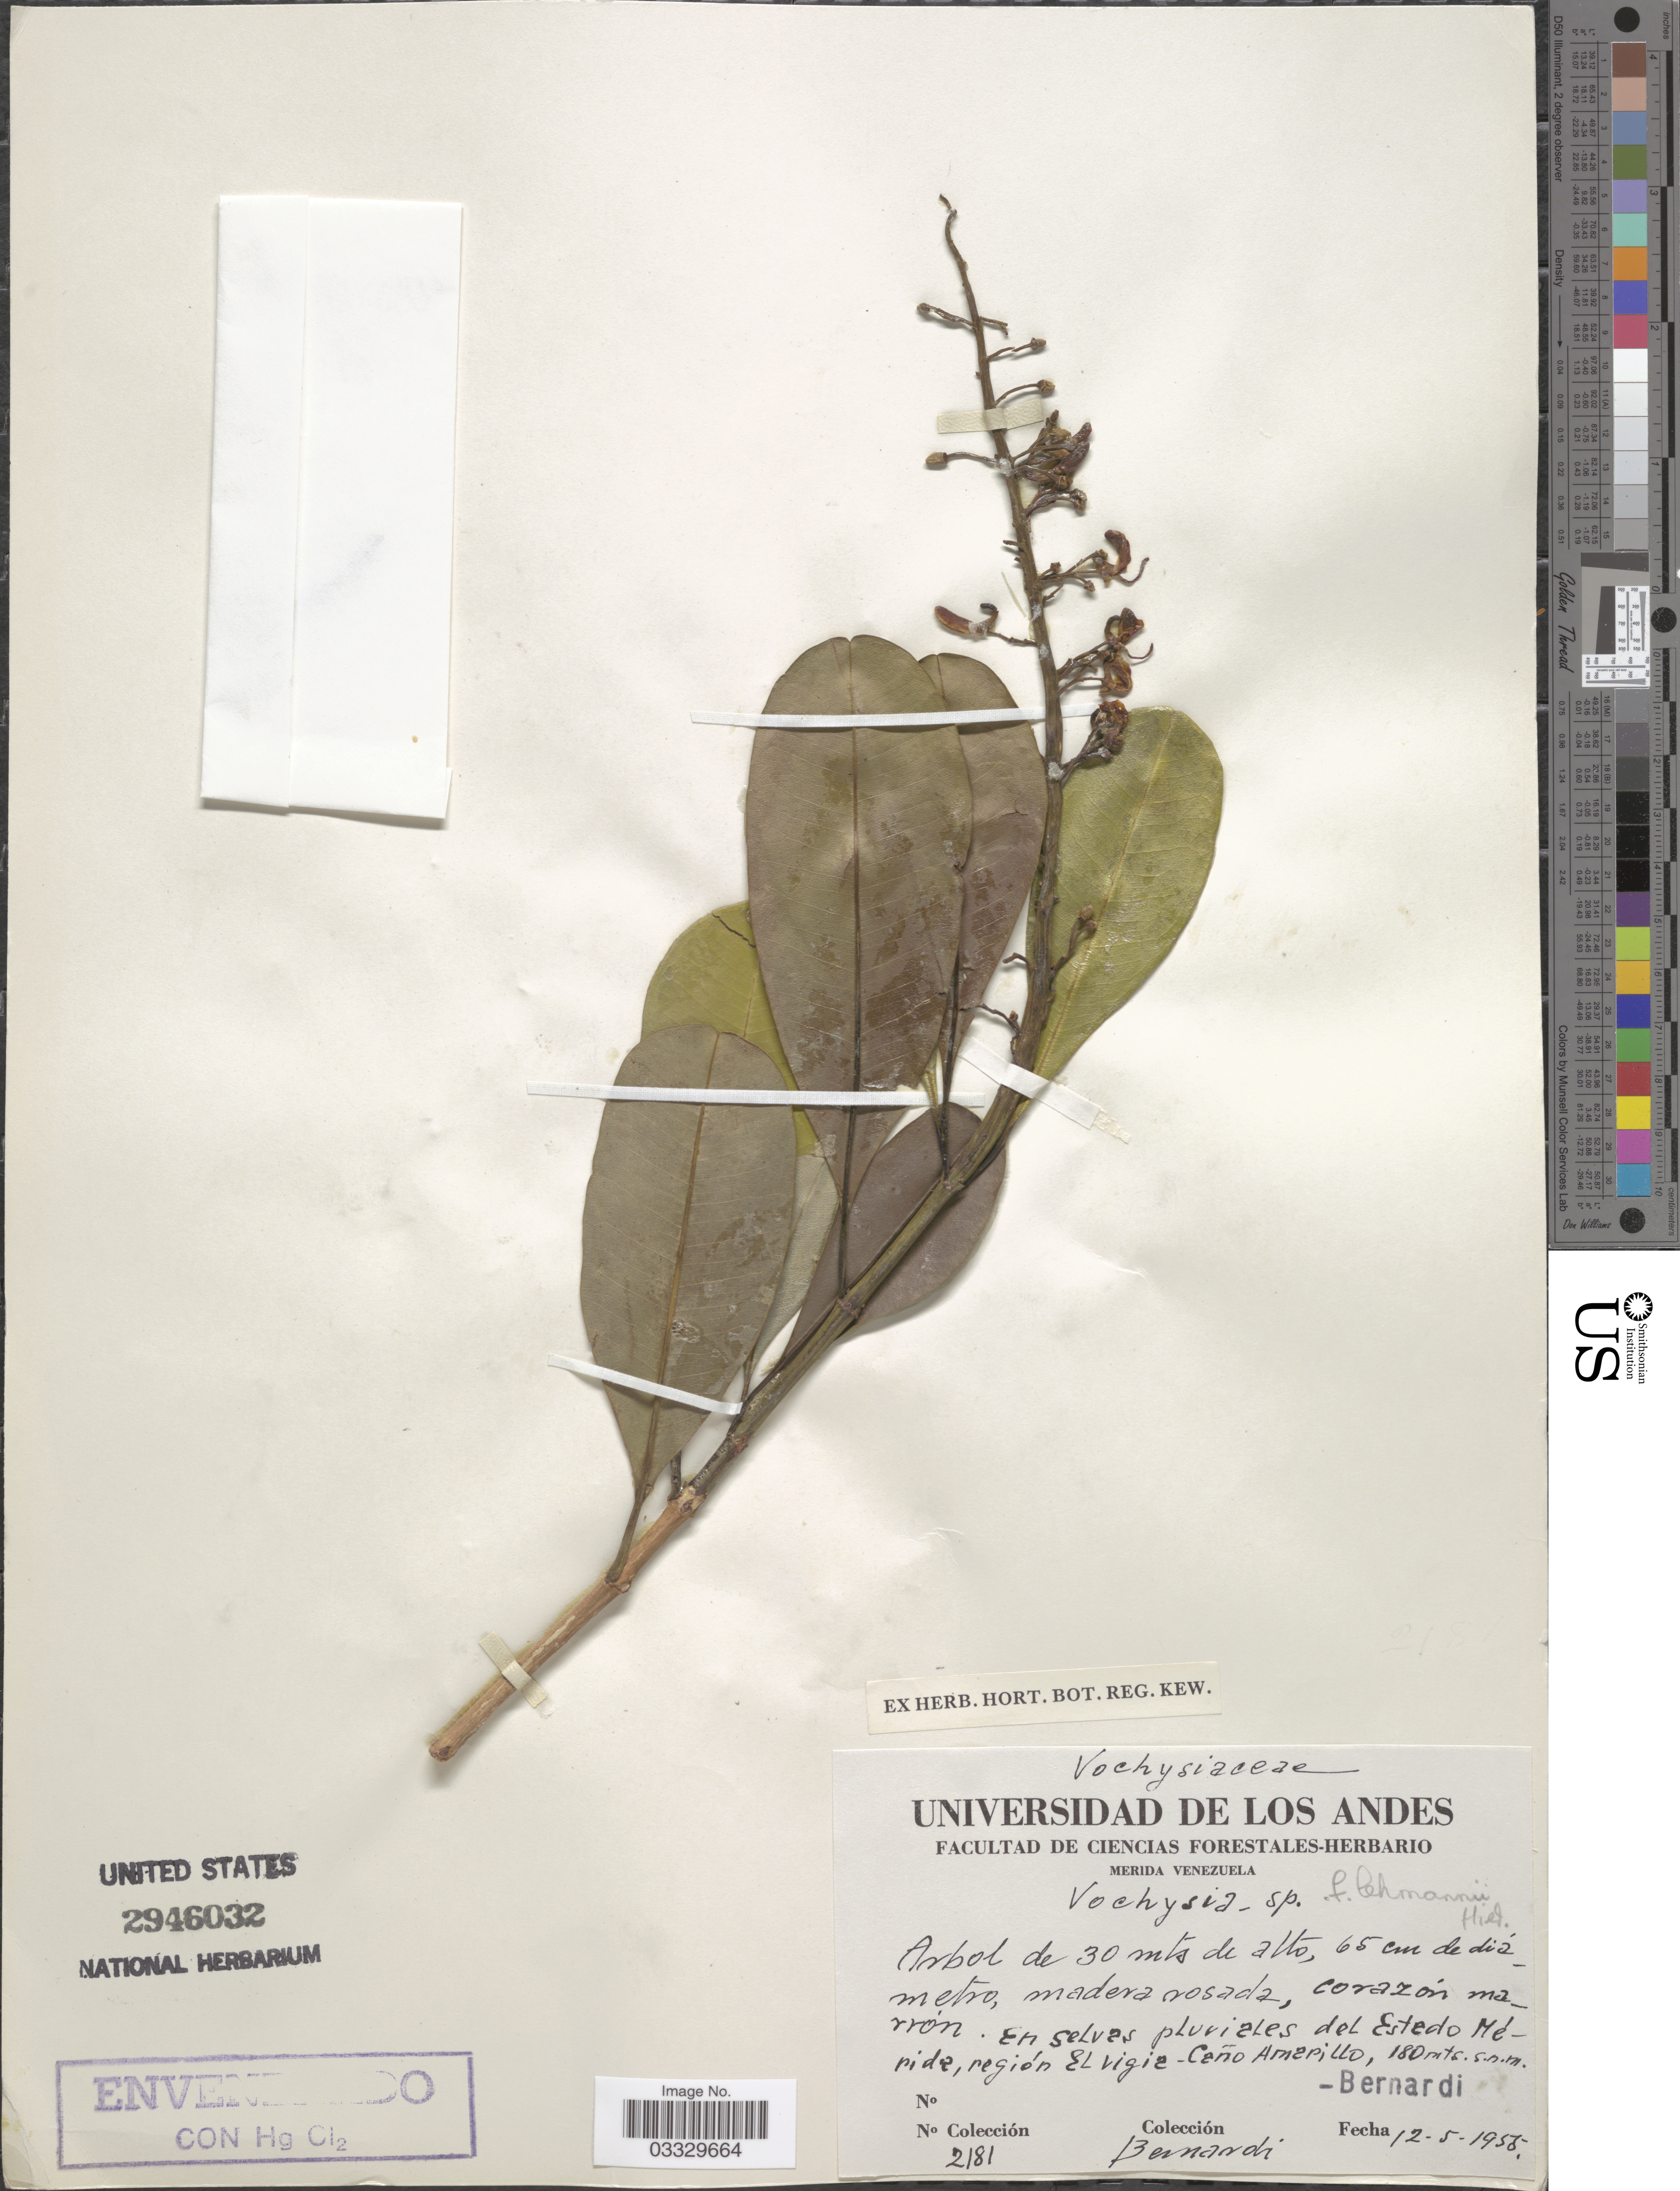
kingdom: Plantae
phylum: Tracheophyta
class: Magnoliopsida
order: Myrtales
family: Vochysiaceae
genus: Vochysia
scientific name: Vochysia lehmannii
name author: Hieron.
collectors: Bernardi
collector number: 2181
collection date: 1955-05-12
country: Venezuela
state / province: Mérida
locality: En selvas pluviales del Estado Mérida, región El Vigia - Caño Amarillo.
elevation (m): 180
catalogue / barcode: US 2946032